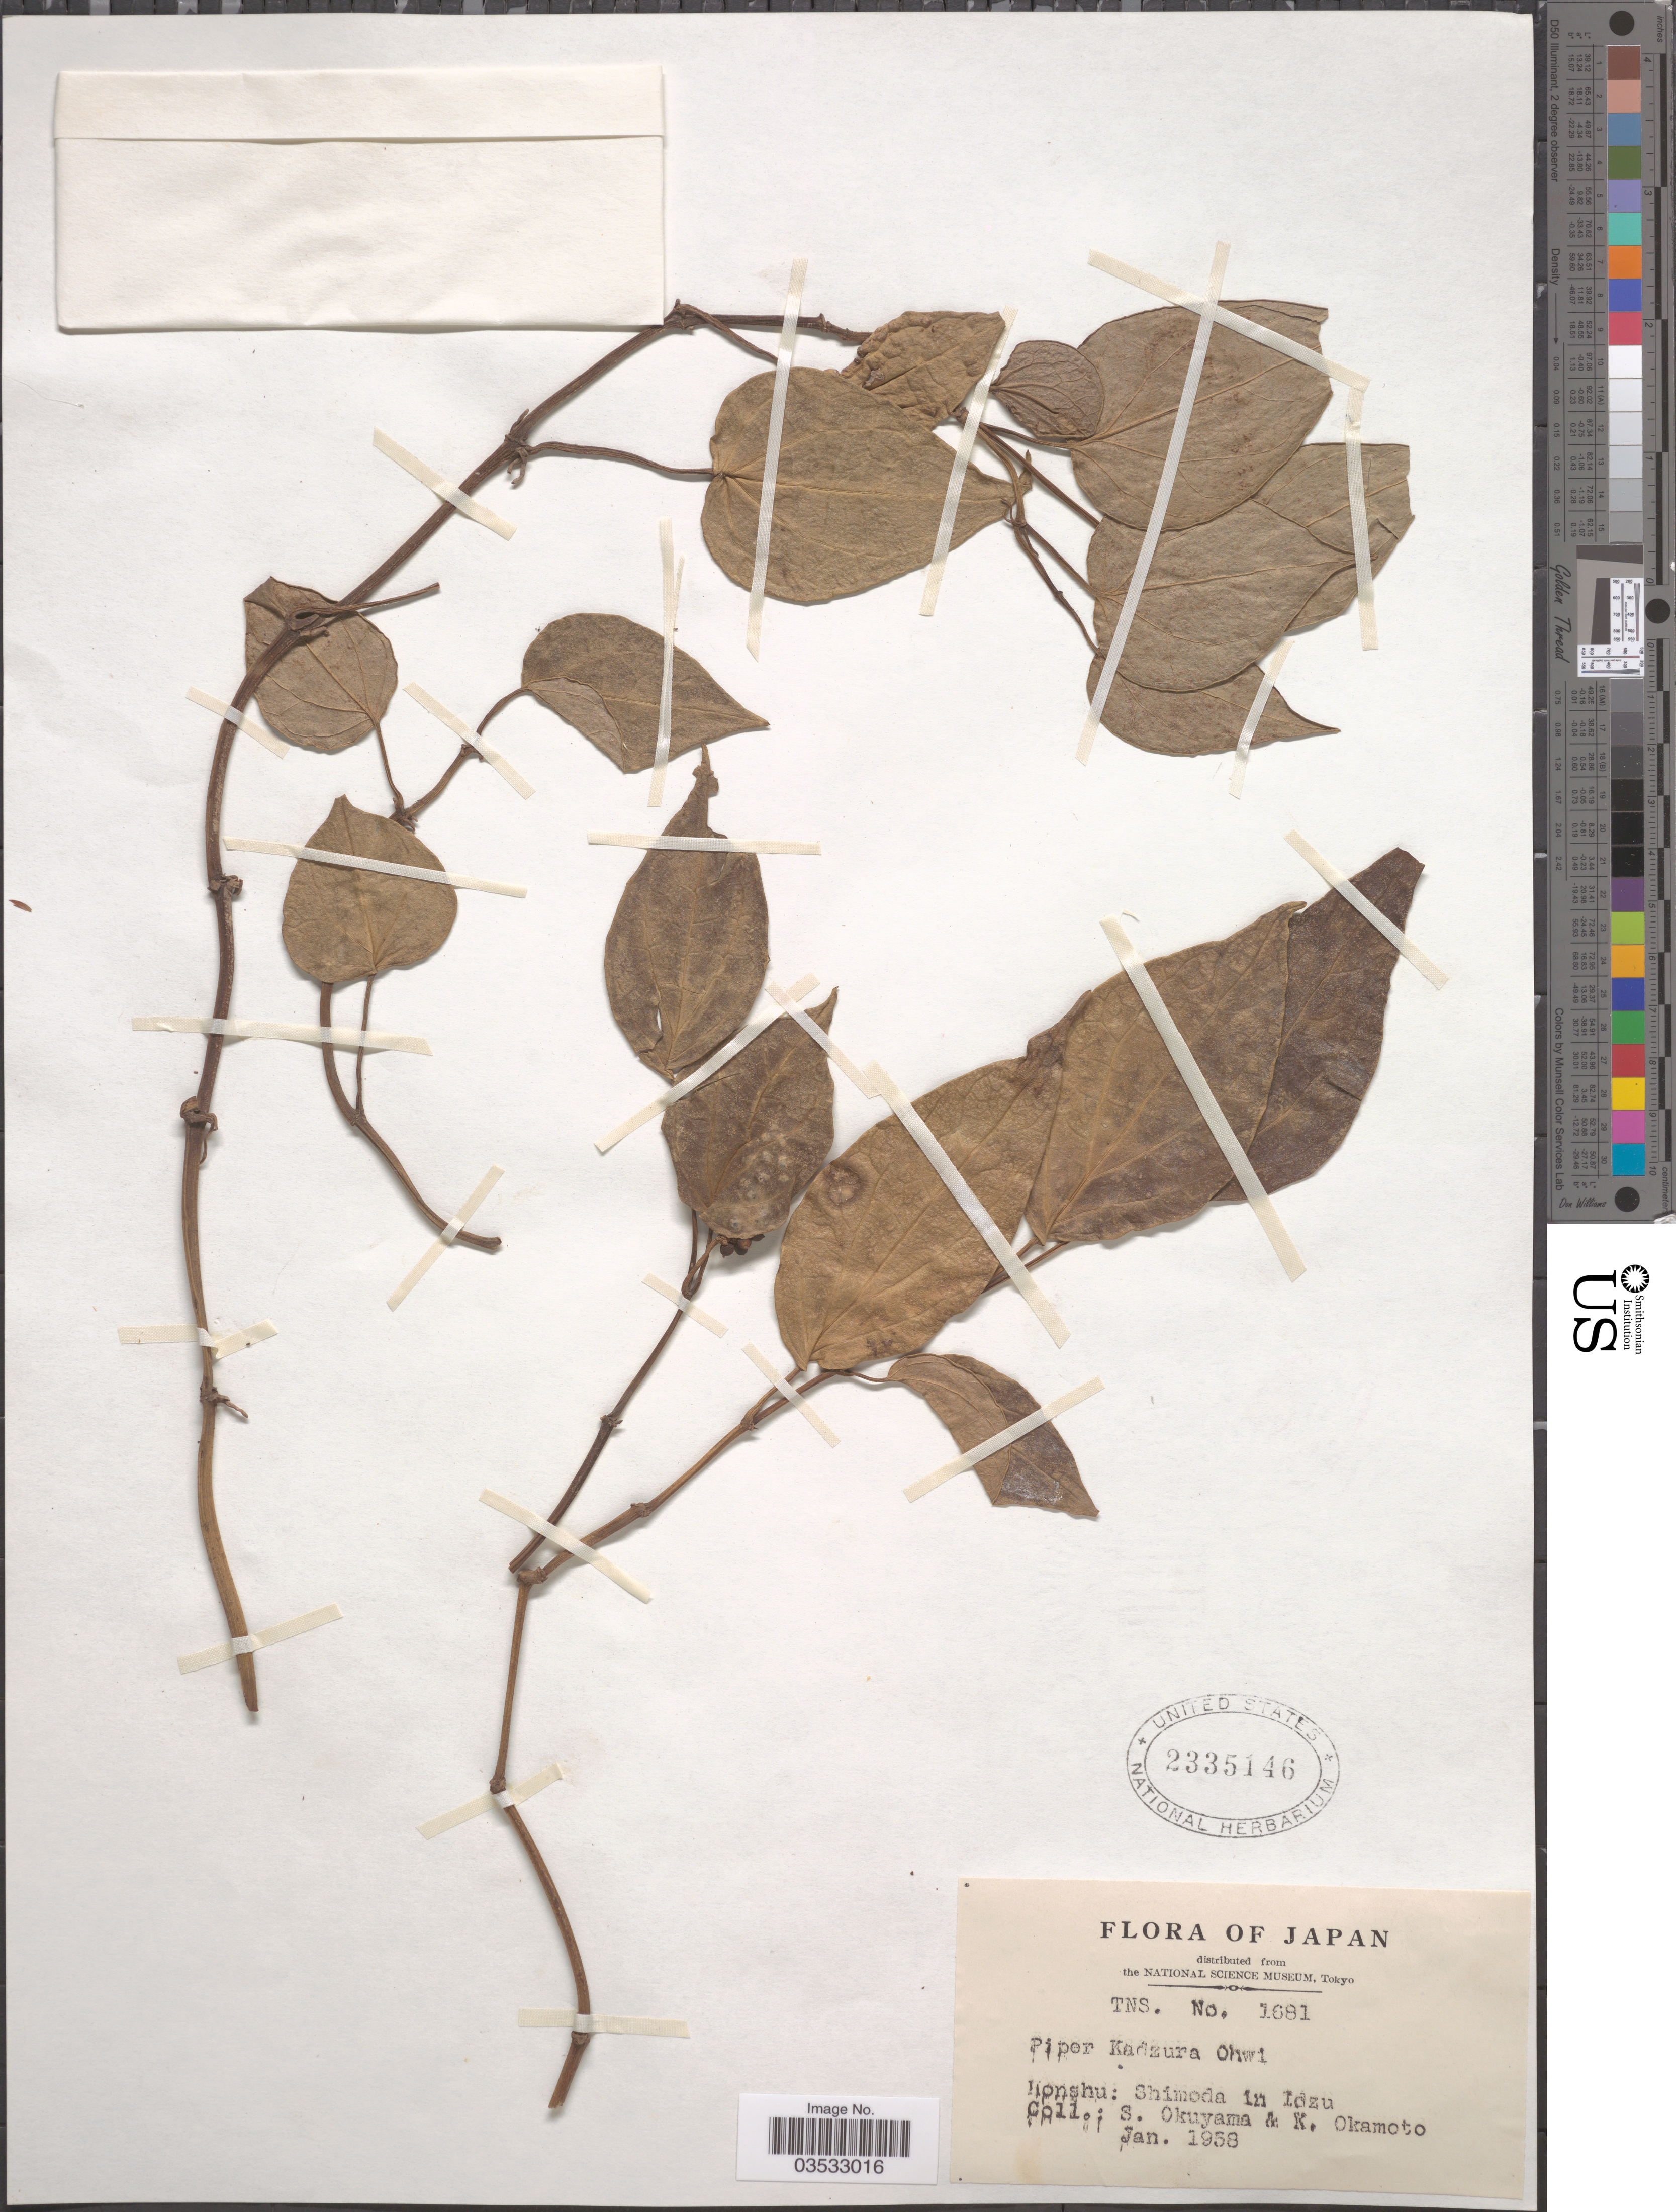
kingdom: Plantae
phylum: Tracheophyta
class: Magnoliopsida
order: Piperales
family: Piperaceae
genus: Piper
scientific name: Piper kadsura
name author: (Choisy) Ohwi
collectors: S. Okuyama & K. Okamoto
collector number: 1681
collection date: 1958-01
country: Japan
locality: Honshu: Shimoda in Idzu.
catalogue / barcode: US 2335146